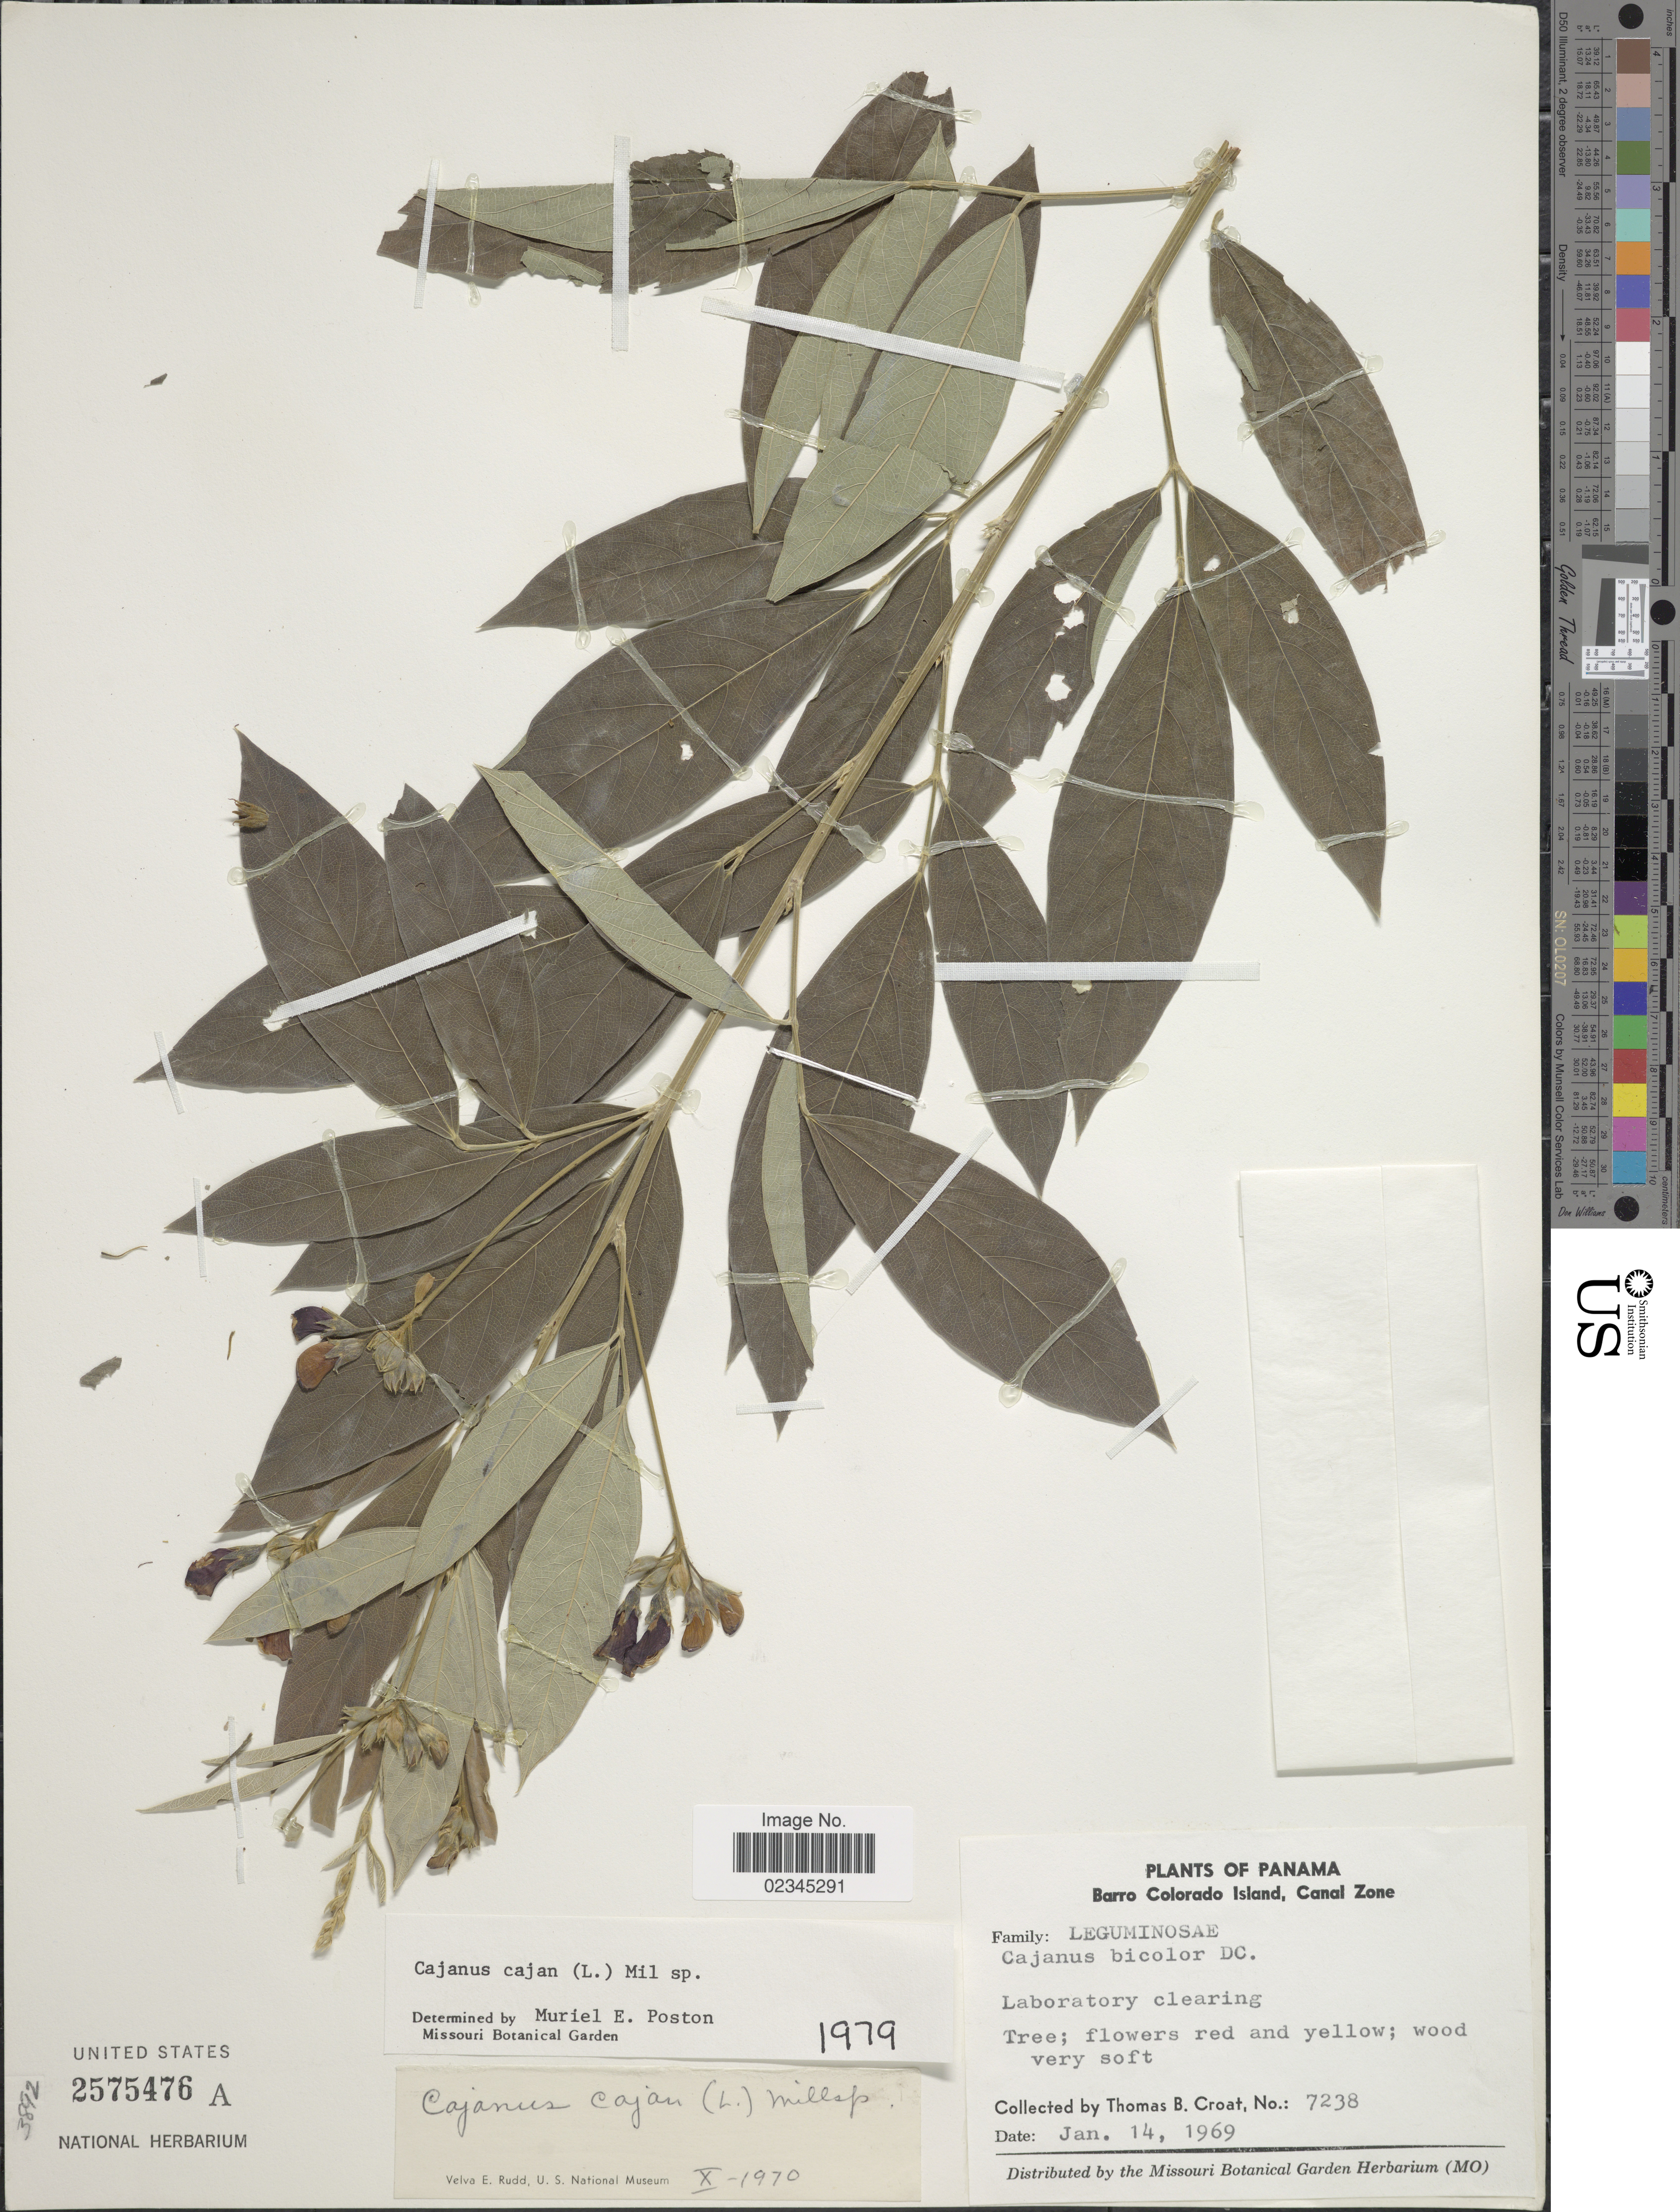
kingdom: Plantae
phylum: Tracheophyta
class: Magnoliopsida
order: Fabales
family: Fabaceae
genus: Cajanus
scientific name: Cajanus cajan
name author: (L.) Huth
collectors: T. B. Croat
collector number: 7238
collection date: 1969-01-14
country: Panama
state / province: Panamá Oeste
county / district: Canal Zone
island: Barro Colorado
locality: Barro Colorado Island, Canal Zone. Laboratory clearing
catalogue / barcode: US 2575476A